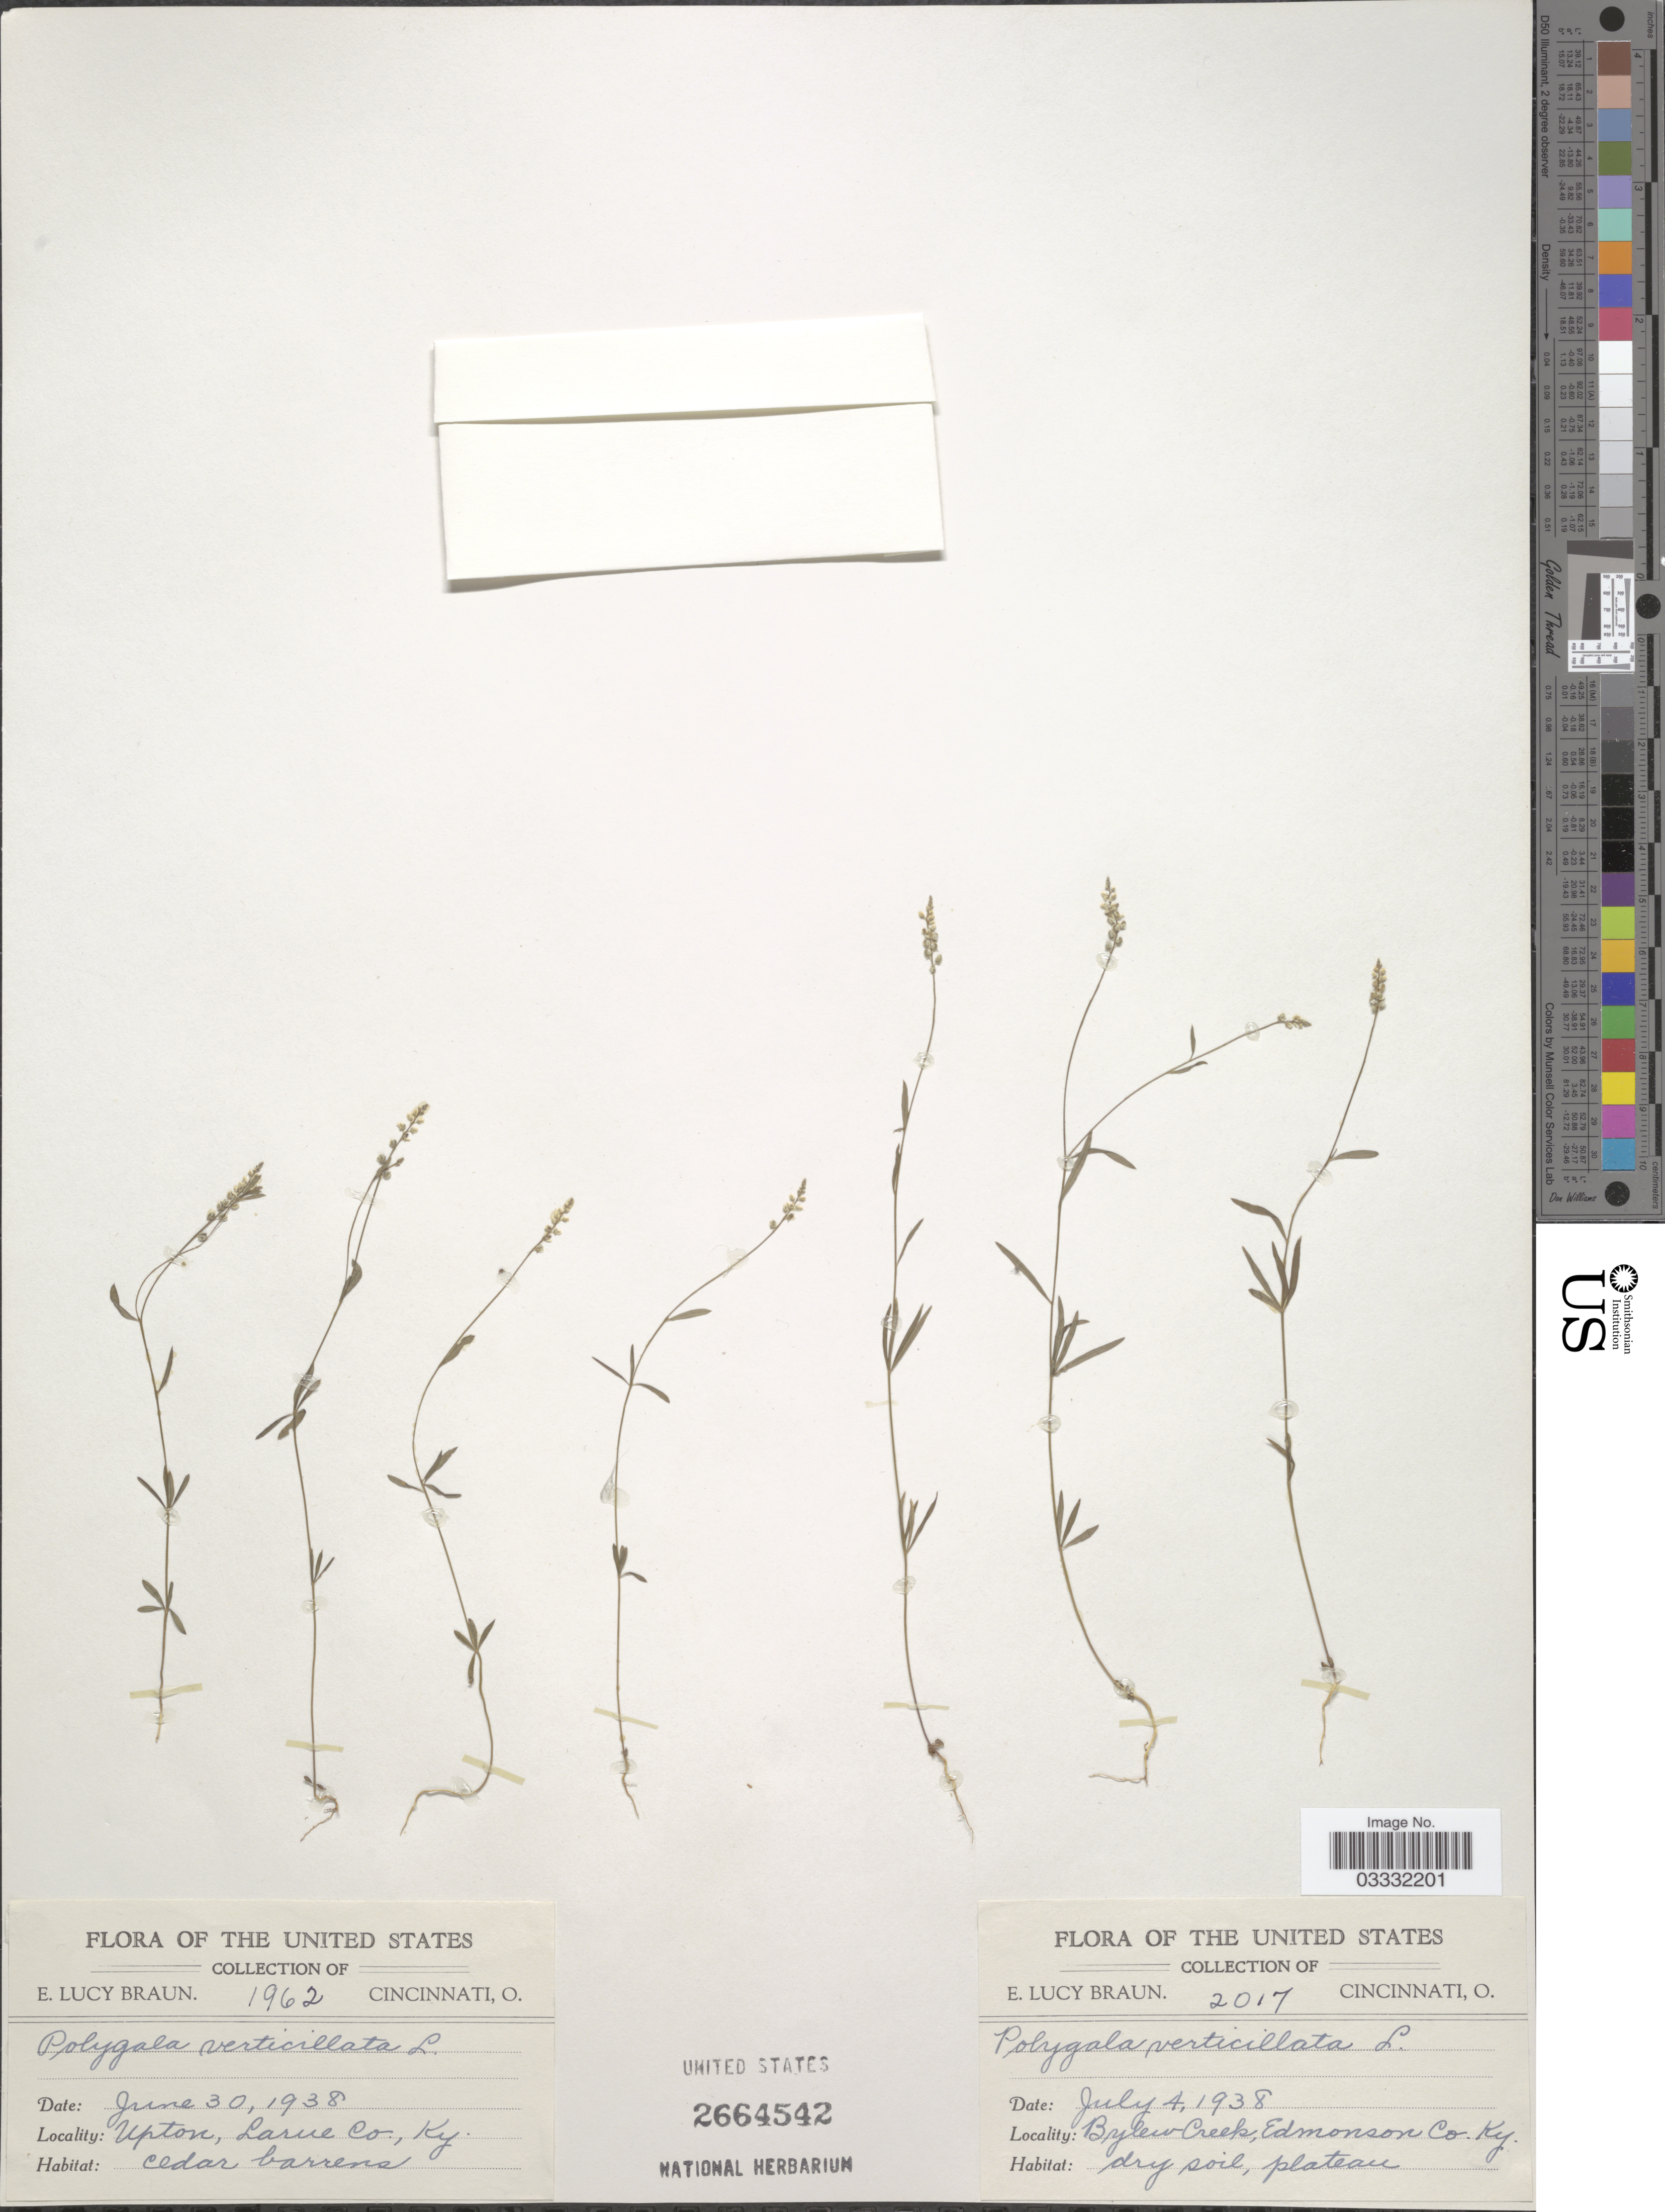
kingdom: Plantae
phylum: Tracheophyta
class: Magnoliopsida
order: Fabales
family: Polygalaceae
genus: Polygala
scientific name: Polygala verticillata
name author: L.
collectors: E. L. Braun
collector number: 2017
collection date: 1938-07-04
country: United States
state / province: Kentucky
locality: Bylew Creek, Edmonson Co.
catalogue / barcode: US 2664542-2